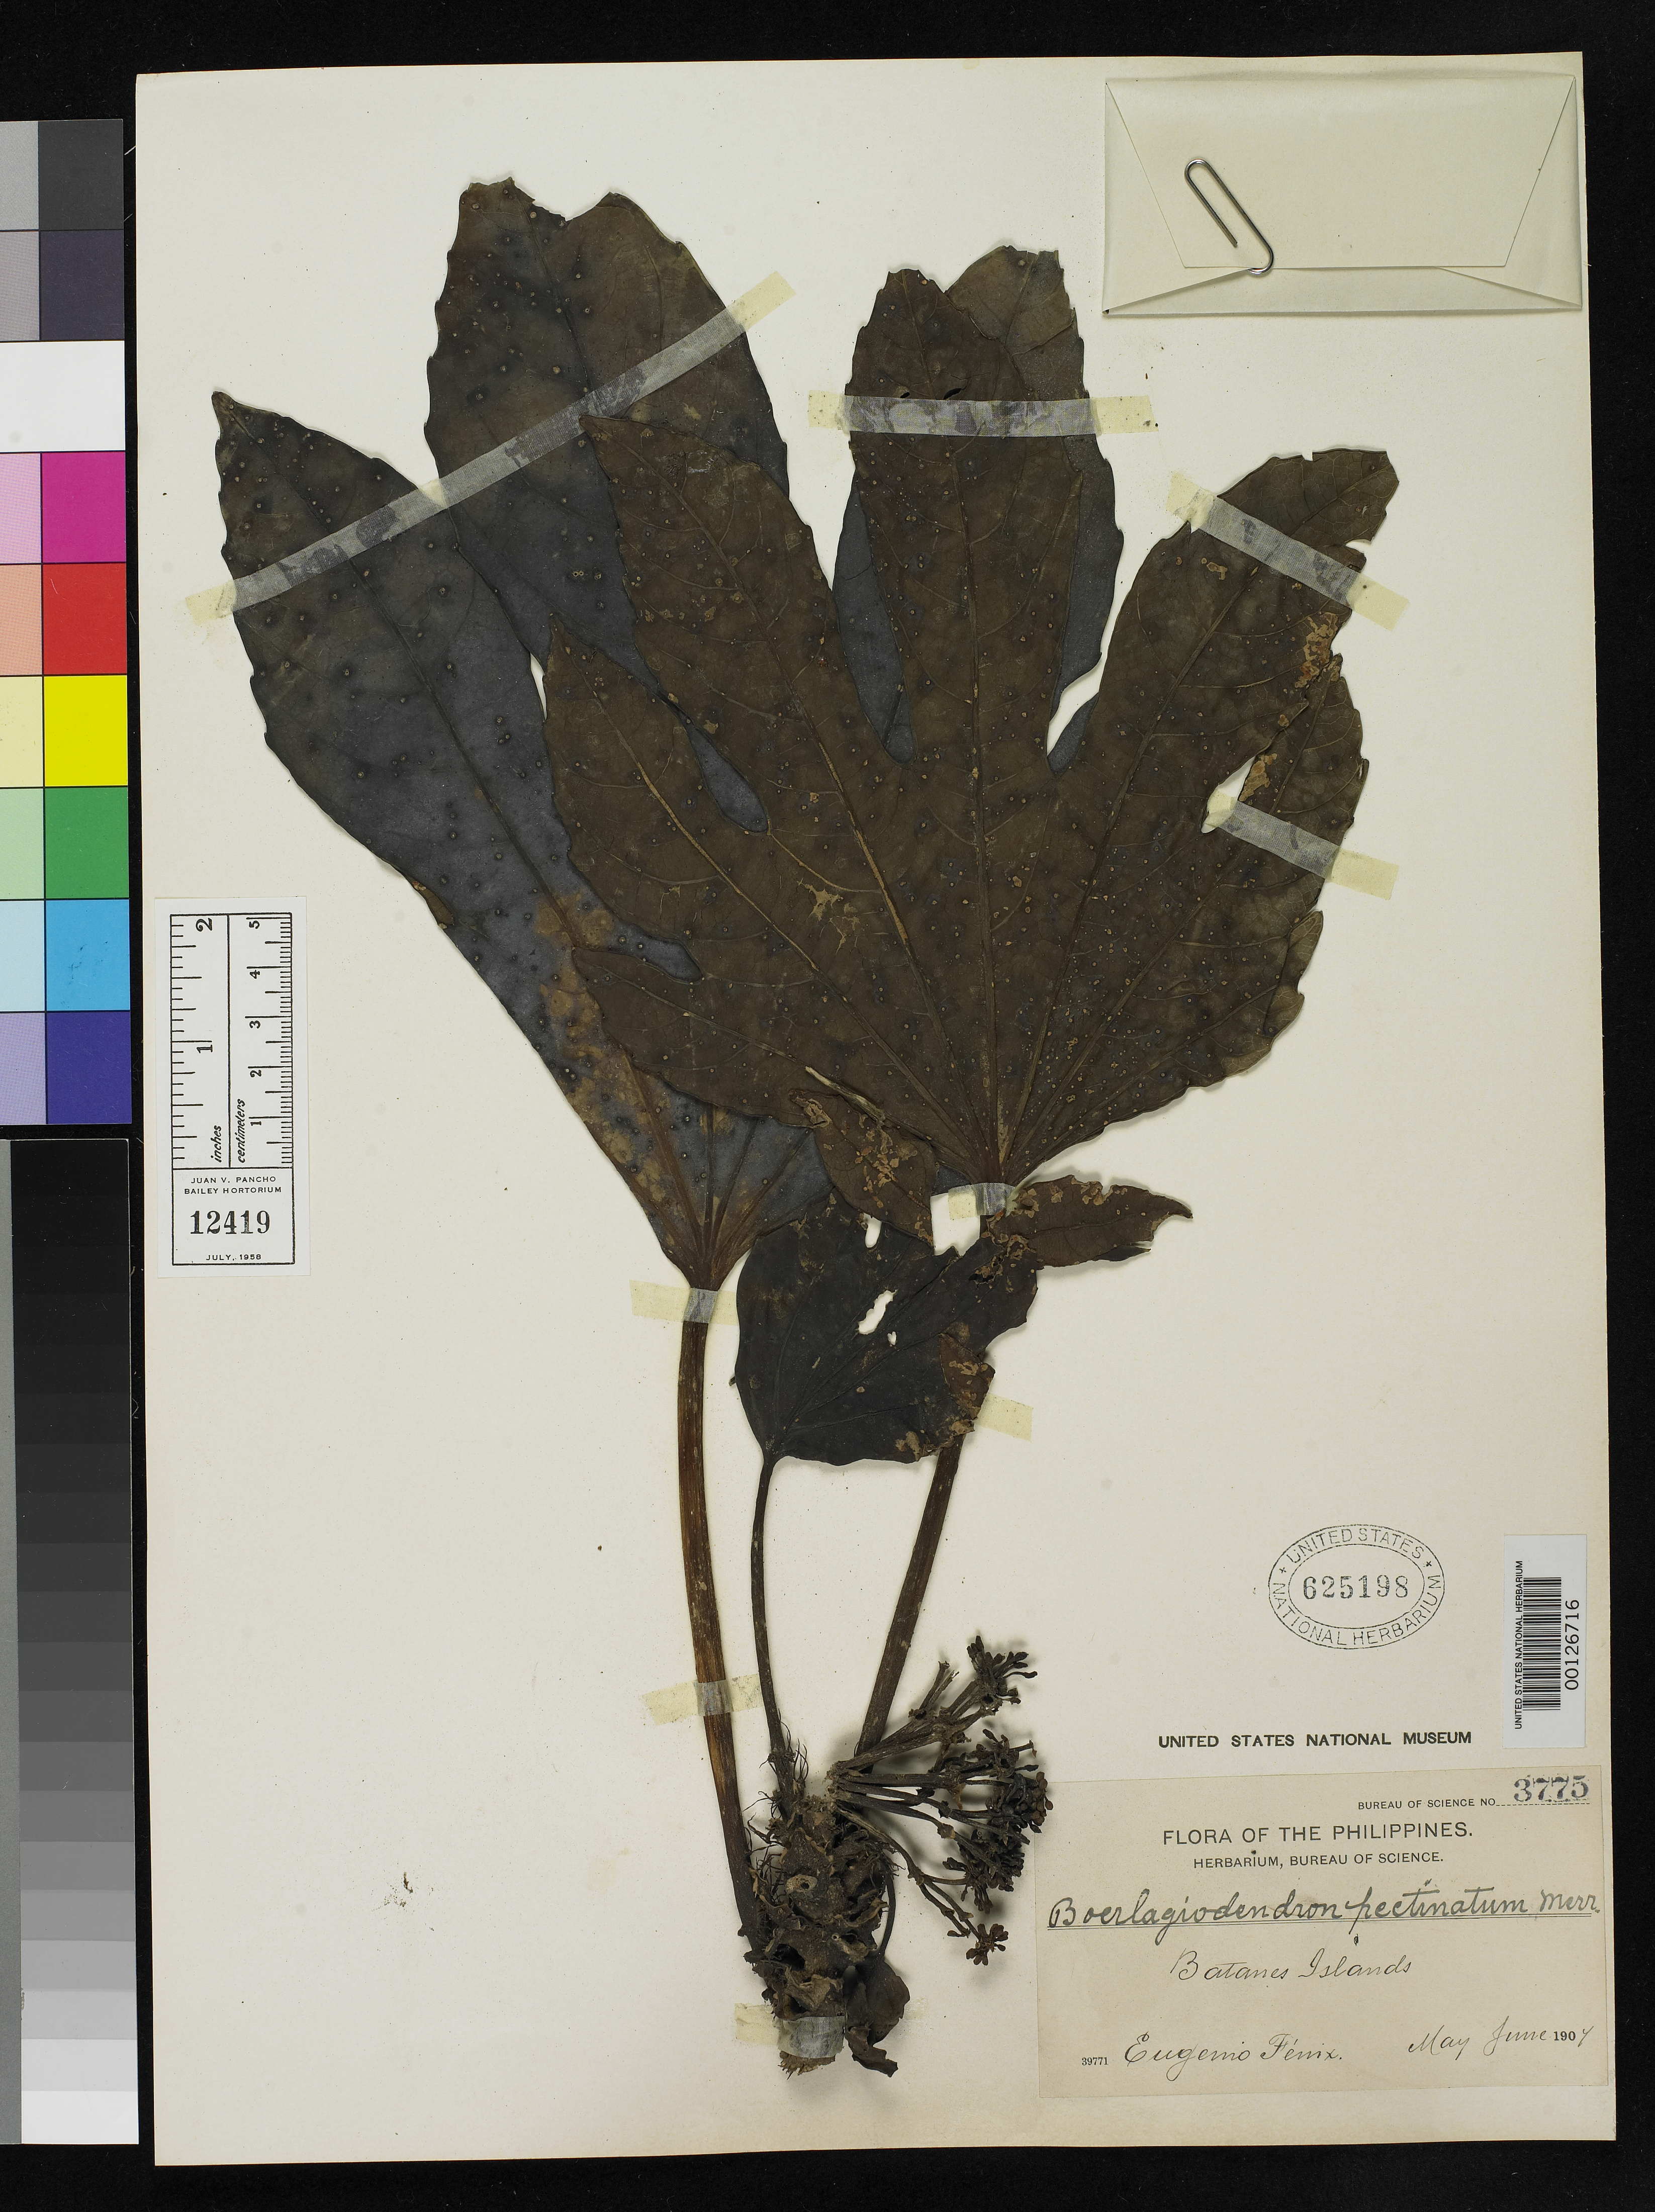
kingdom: Plantae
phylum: Tracheophyta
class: Magnoliopsida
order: Apiales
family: Araliaceae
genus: Boerlagiodendron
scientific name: Boerlagiodendron pectinatum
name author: Merr.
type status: Isotype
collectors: E. Fénix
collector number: Bur. Sci. 3775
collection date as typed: Jun 1907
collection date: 1907-06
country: Philippines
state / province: Cagayan Valley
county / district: Batanes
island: Batan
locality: Mt. Iraya.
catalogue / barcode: US 625198